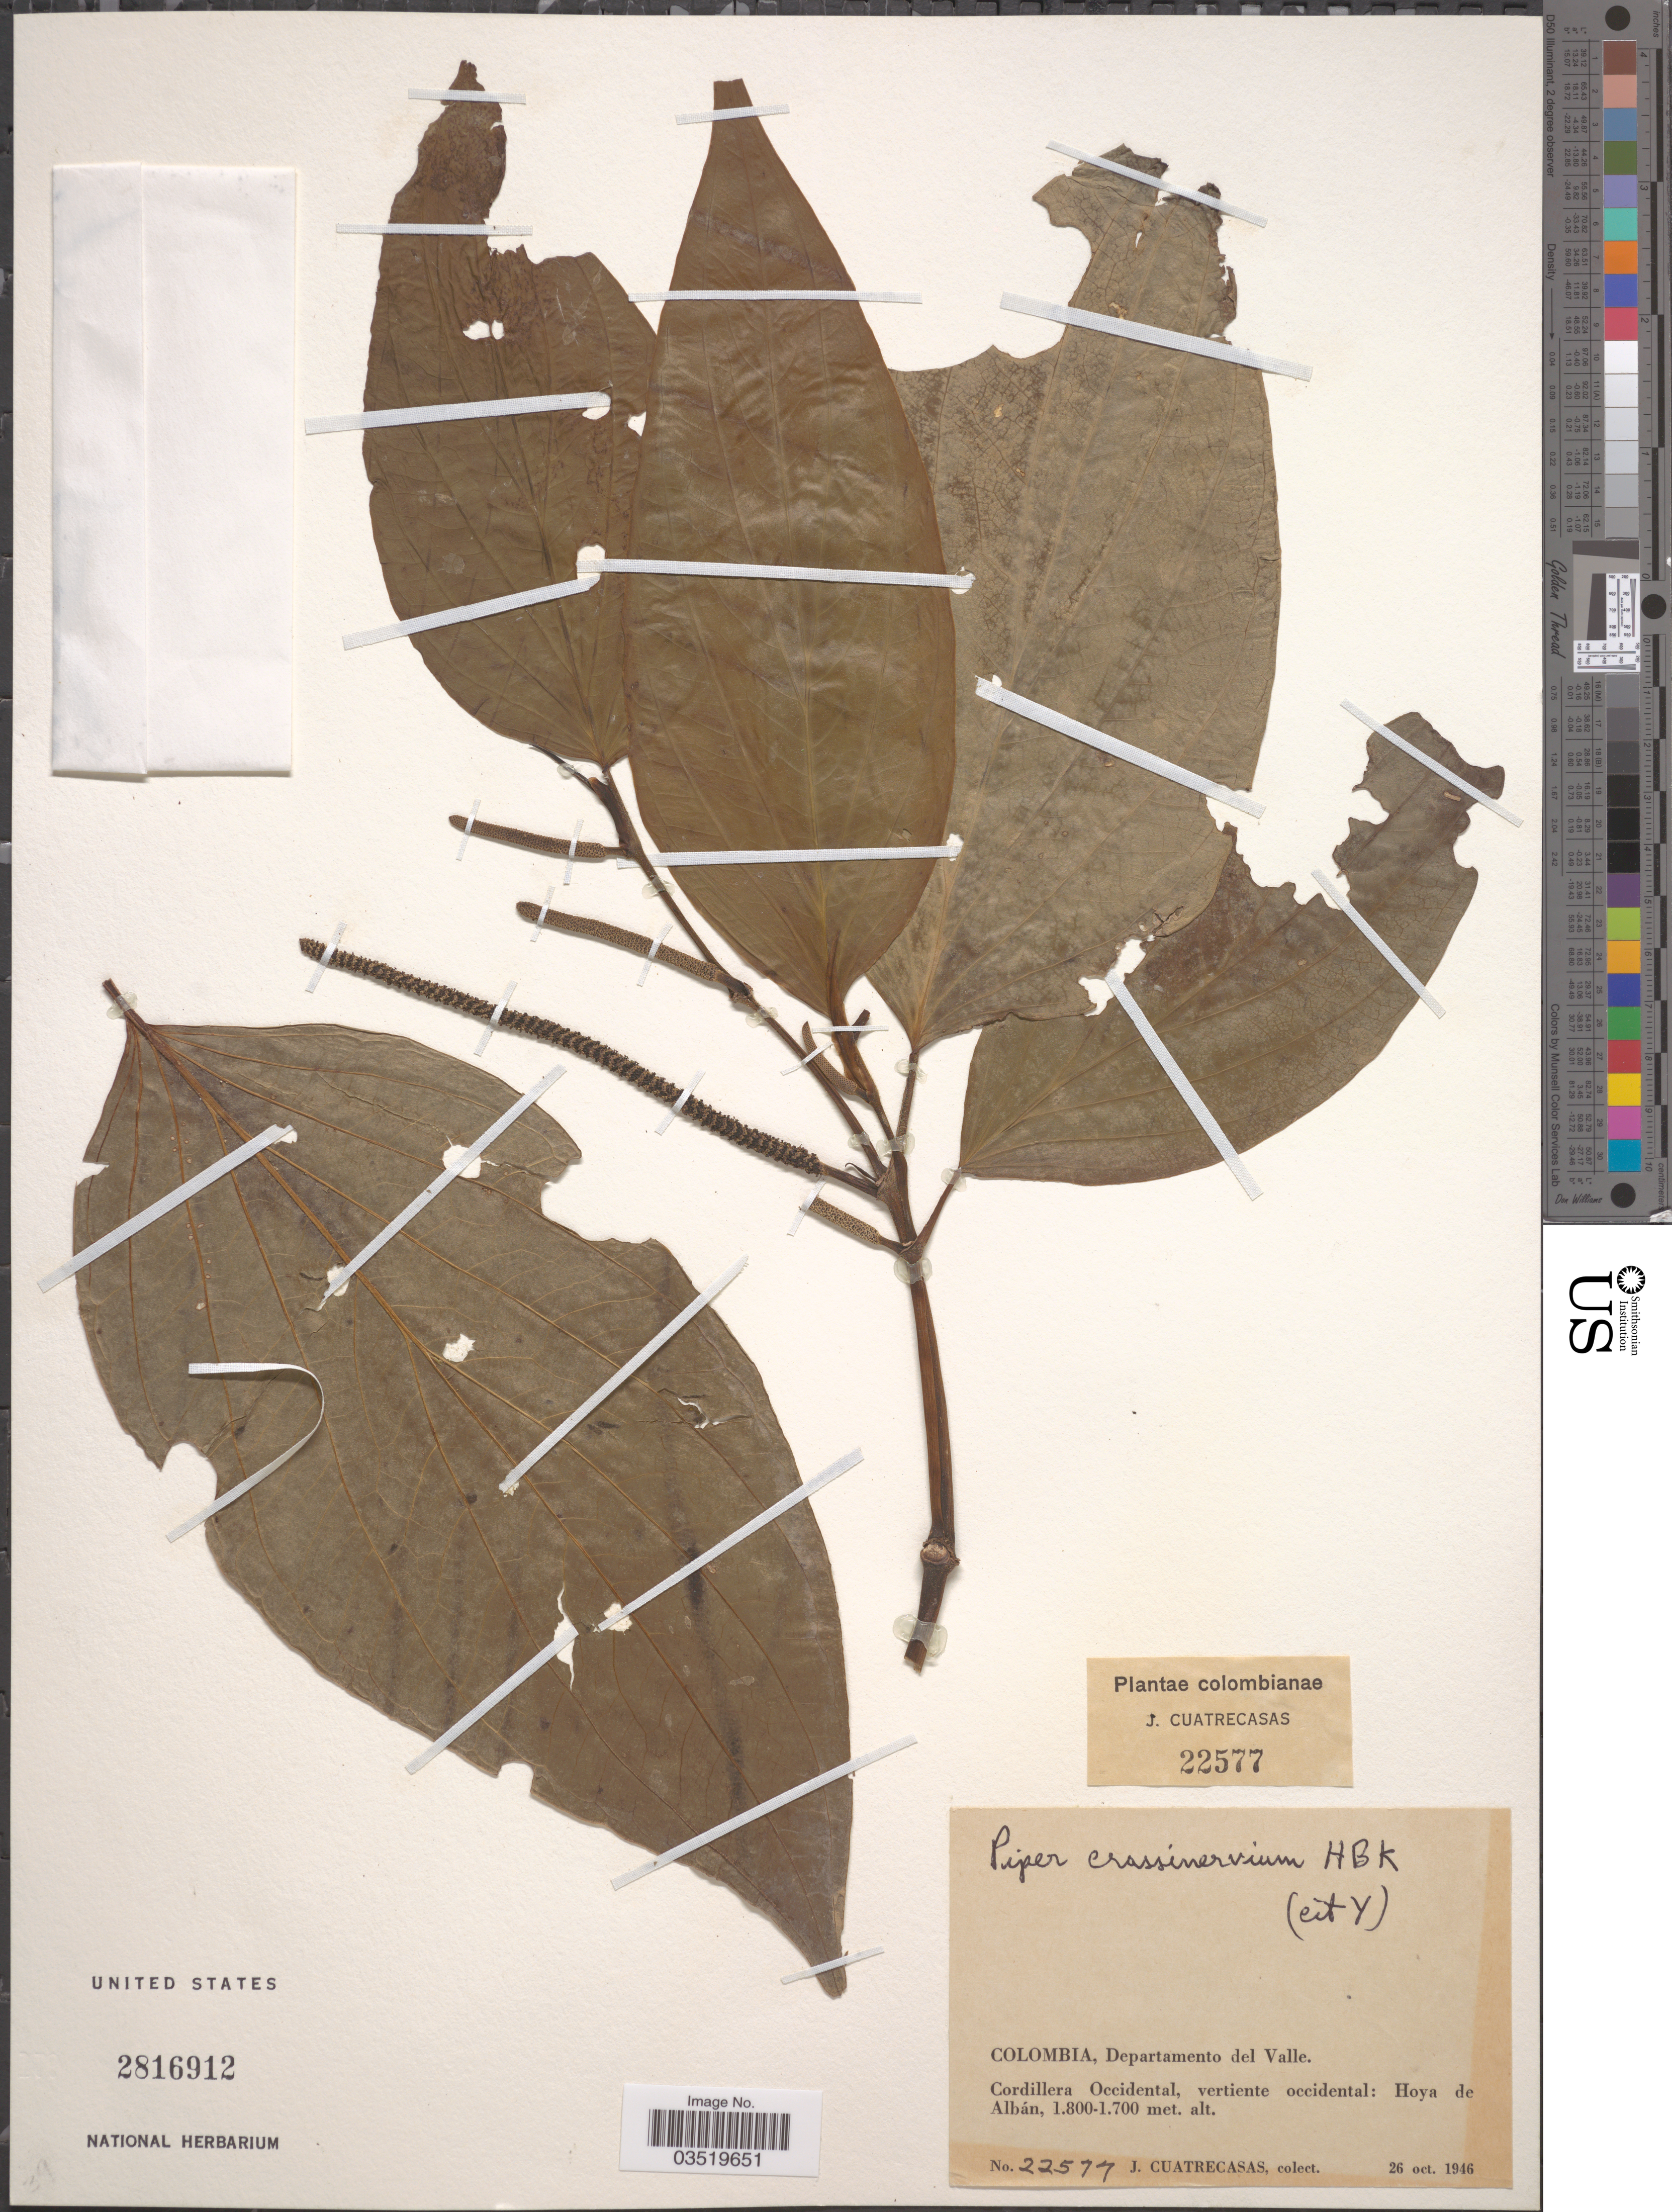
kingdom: Plantae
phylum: Tracheophyta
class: Magnoliopsida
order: Piperales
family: Piperaceae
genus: Piper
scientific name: Piper crassinervium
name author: Kunth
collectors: J. Cuatrecasas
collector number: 22577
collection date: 1946-10-26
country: Colombia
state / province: Valle del Cauca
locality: Departamento del Valle. Cordillera Occidental, vertiente occidental: Hoya de Albán.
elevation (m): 1700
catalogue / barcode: US 2816912